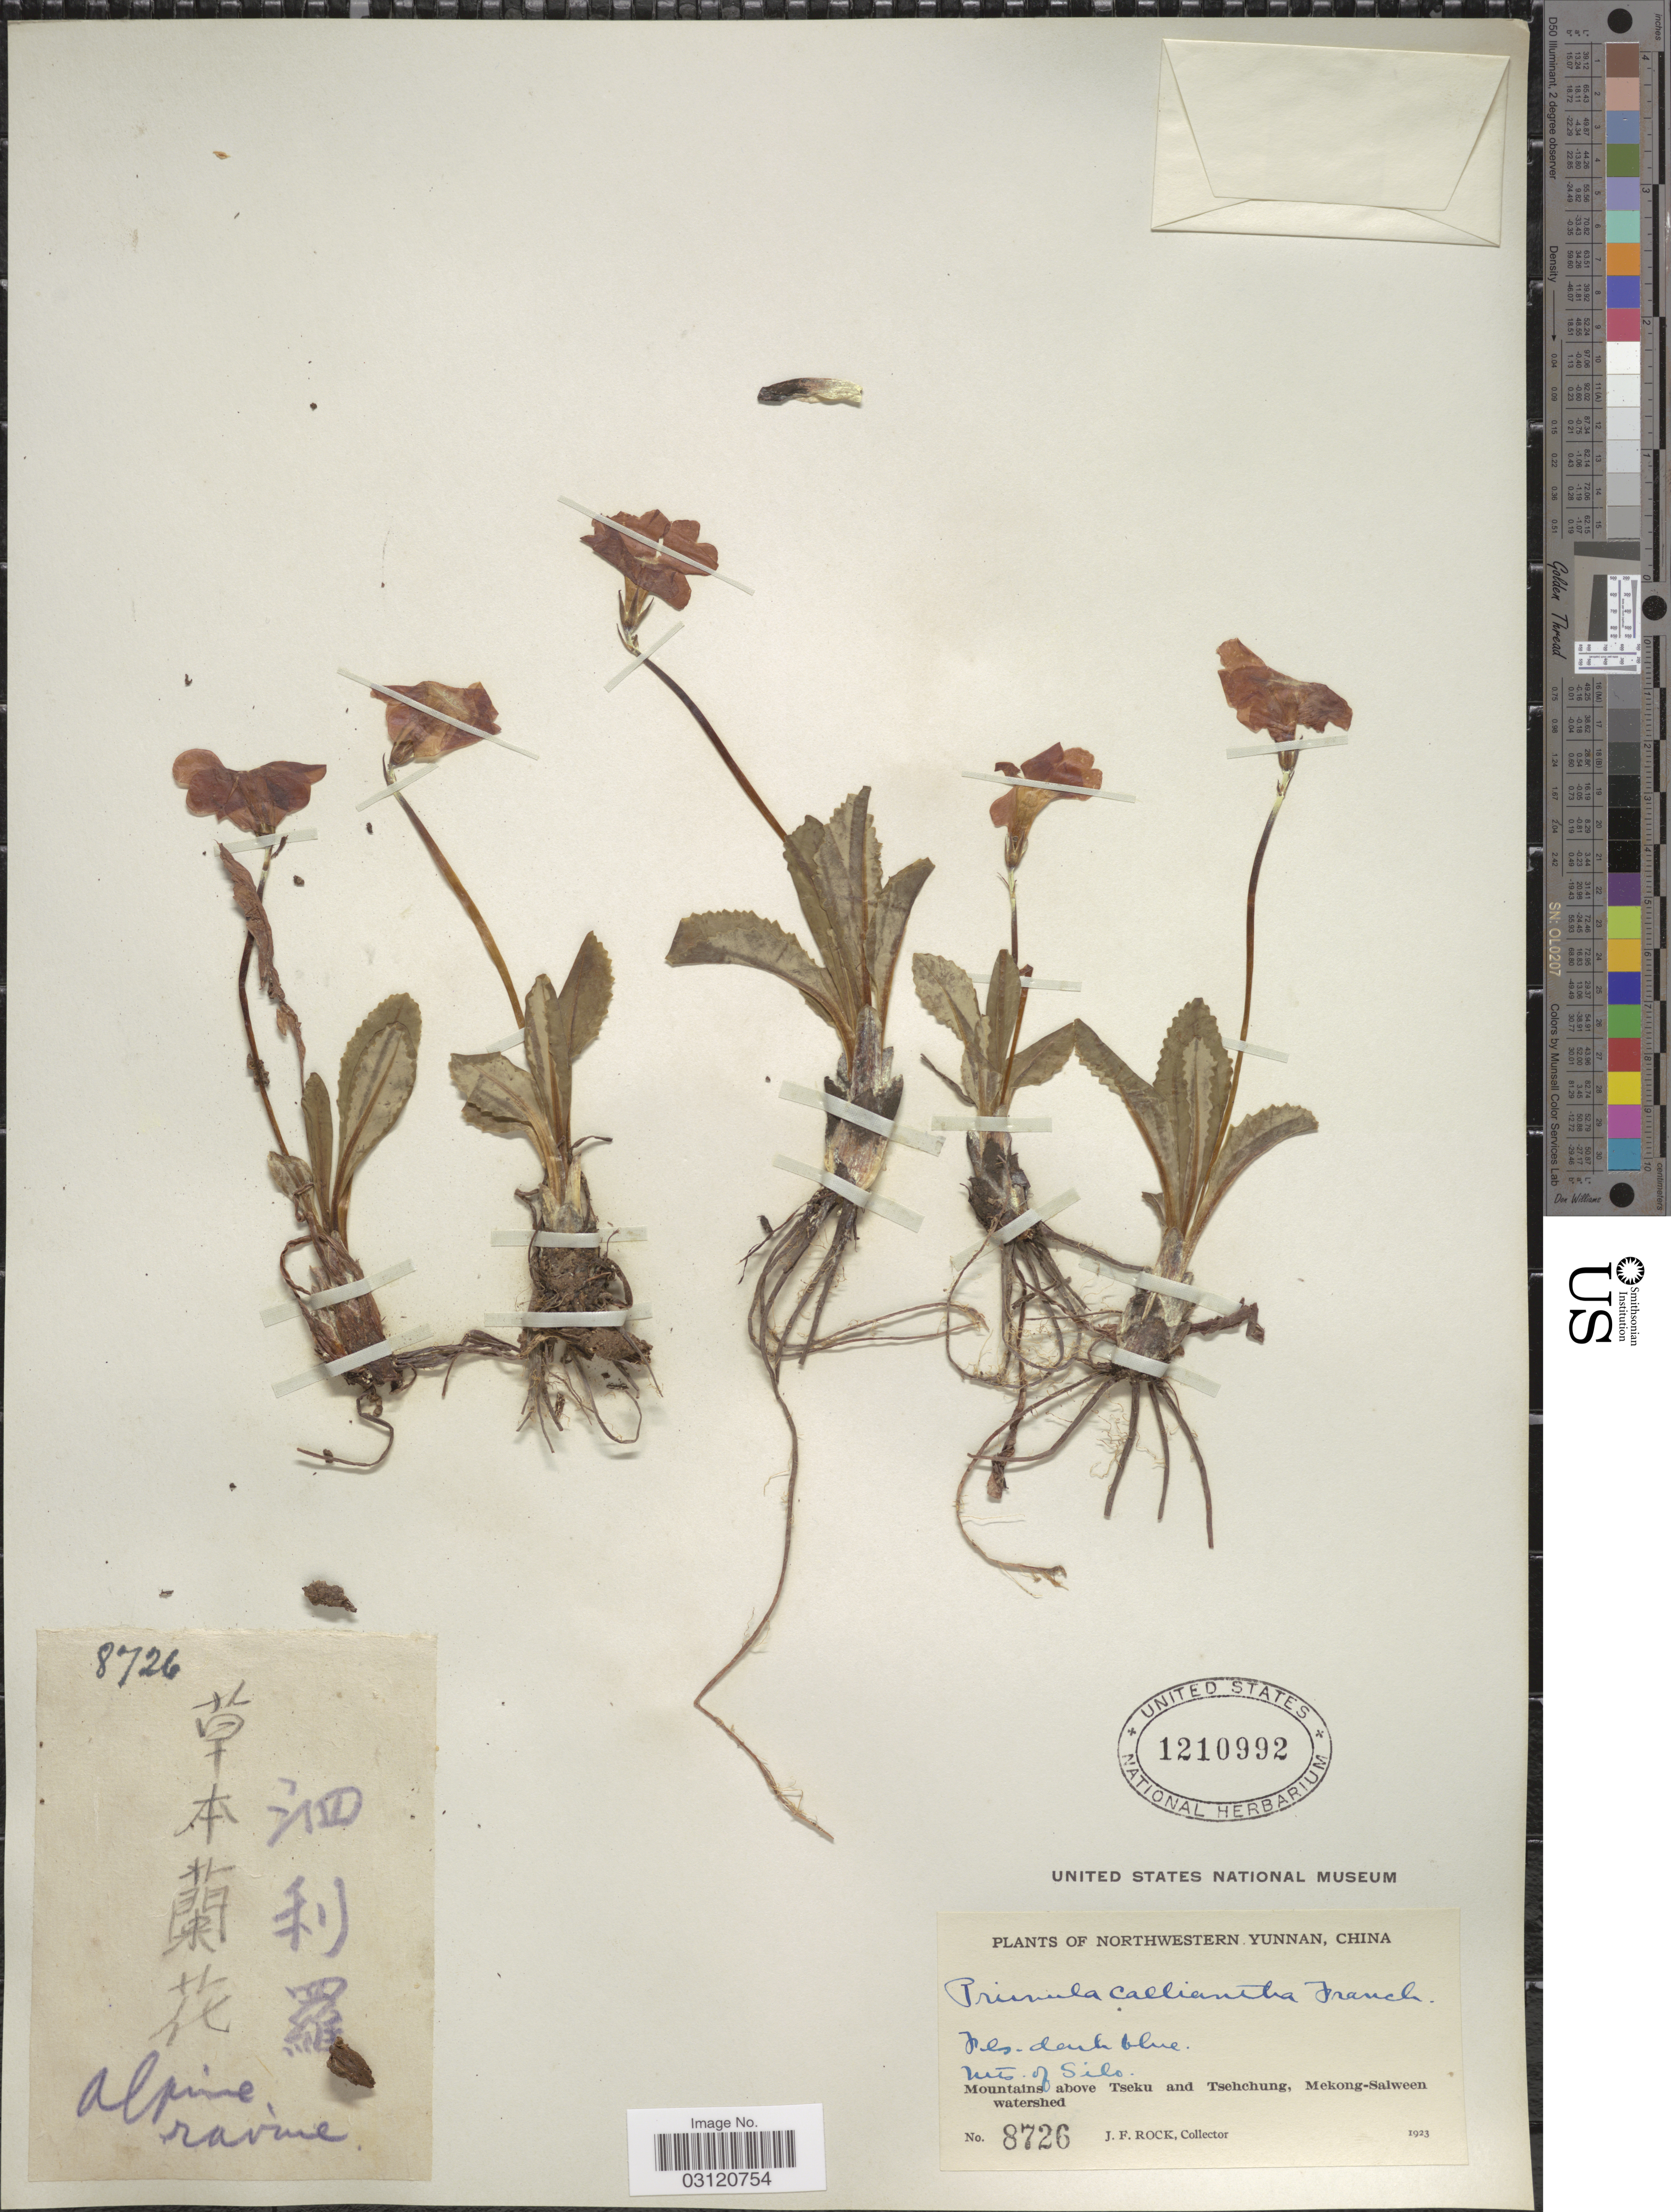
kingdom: Plantae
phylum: Tracheophyta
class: Magnoliopsida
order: Ericales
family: Primulaceae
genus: Primula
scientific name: Primula calliantha subsp. bryophila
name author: (Balf. f. & Farrer) W.W. Sm. & Forrest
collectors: J. Rock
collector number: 8726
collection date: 1923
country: China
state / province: Yunnan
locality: Northwestern Yunnan. Mts. of Silo. Mountains above Tseku and Tsechung, Mekong-Salween watershed.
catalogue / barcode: US 1210992